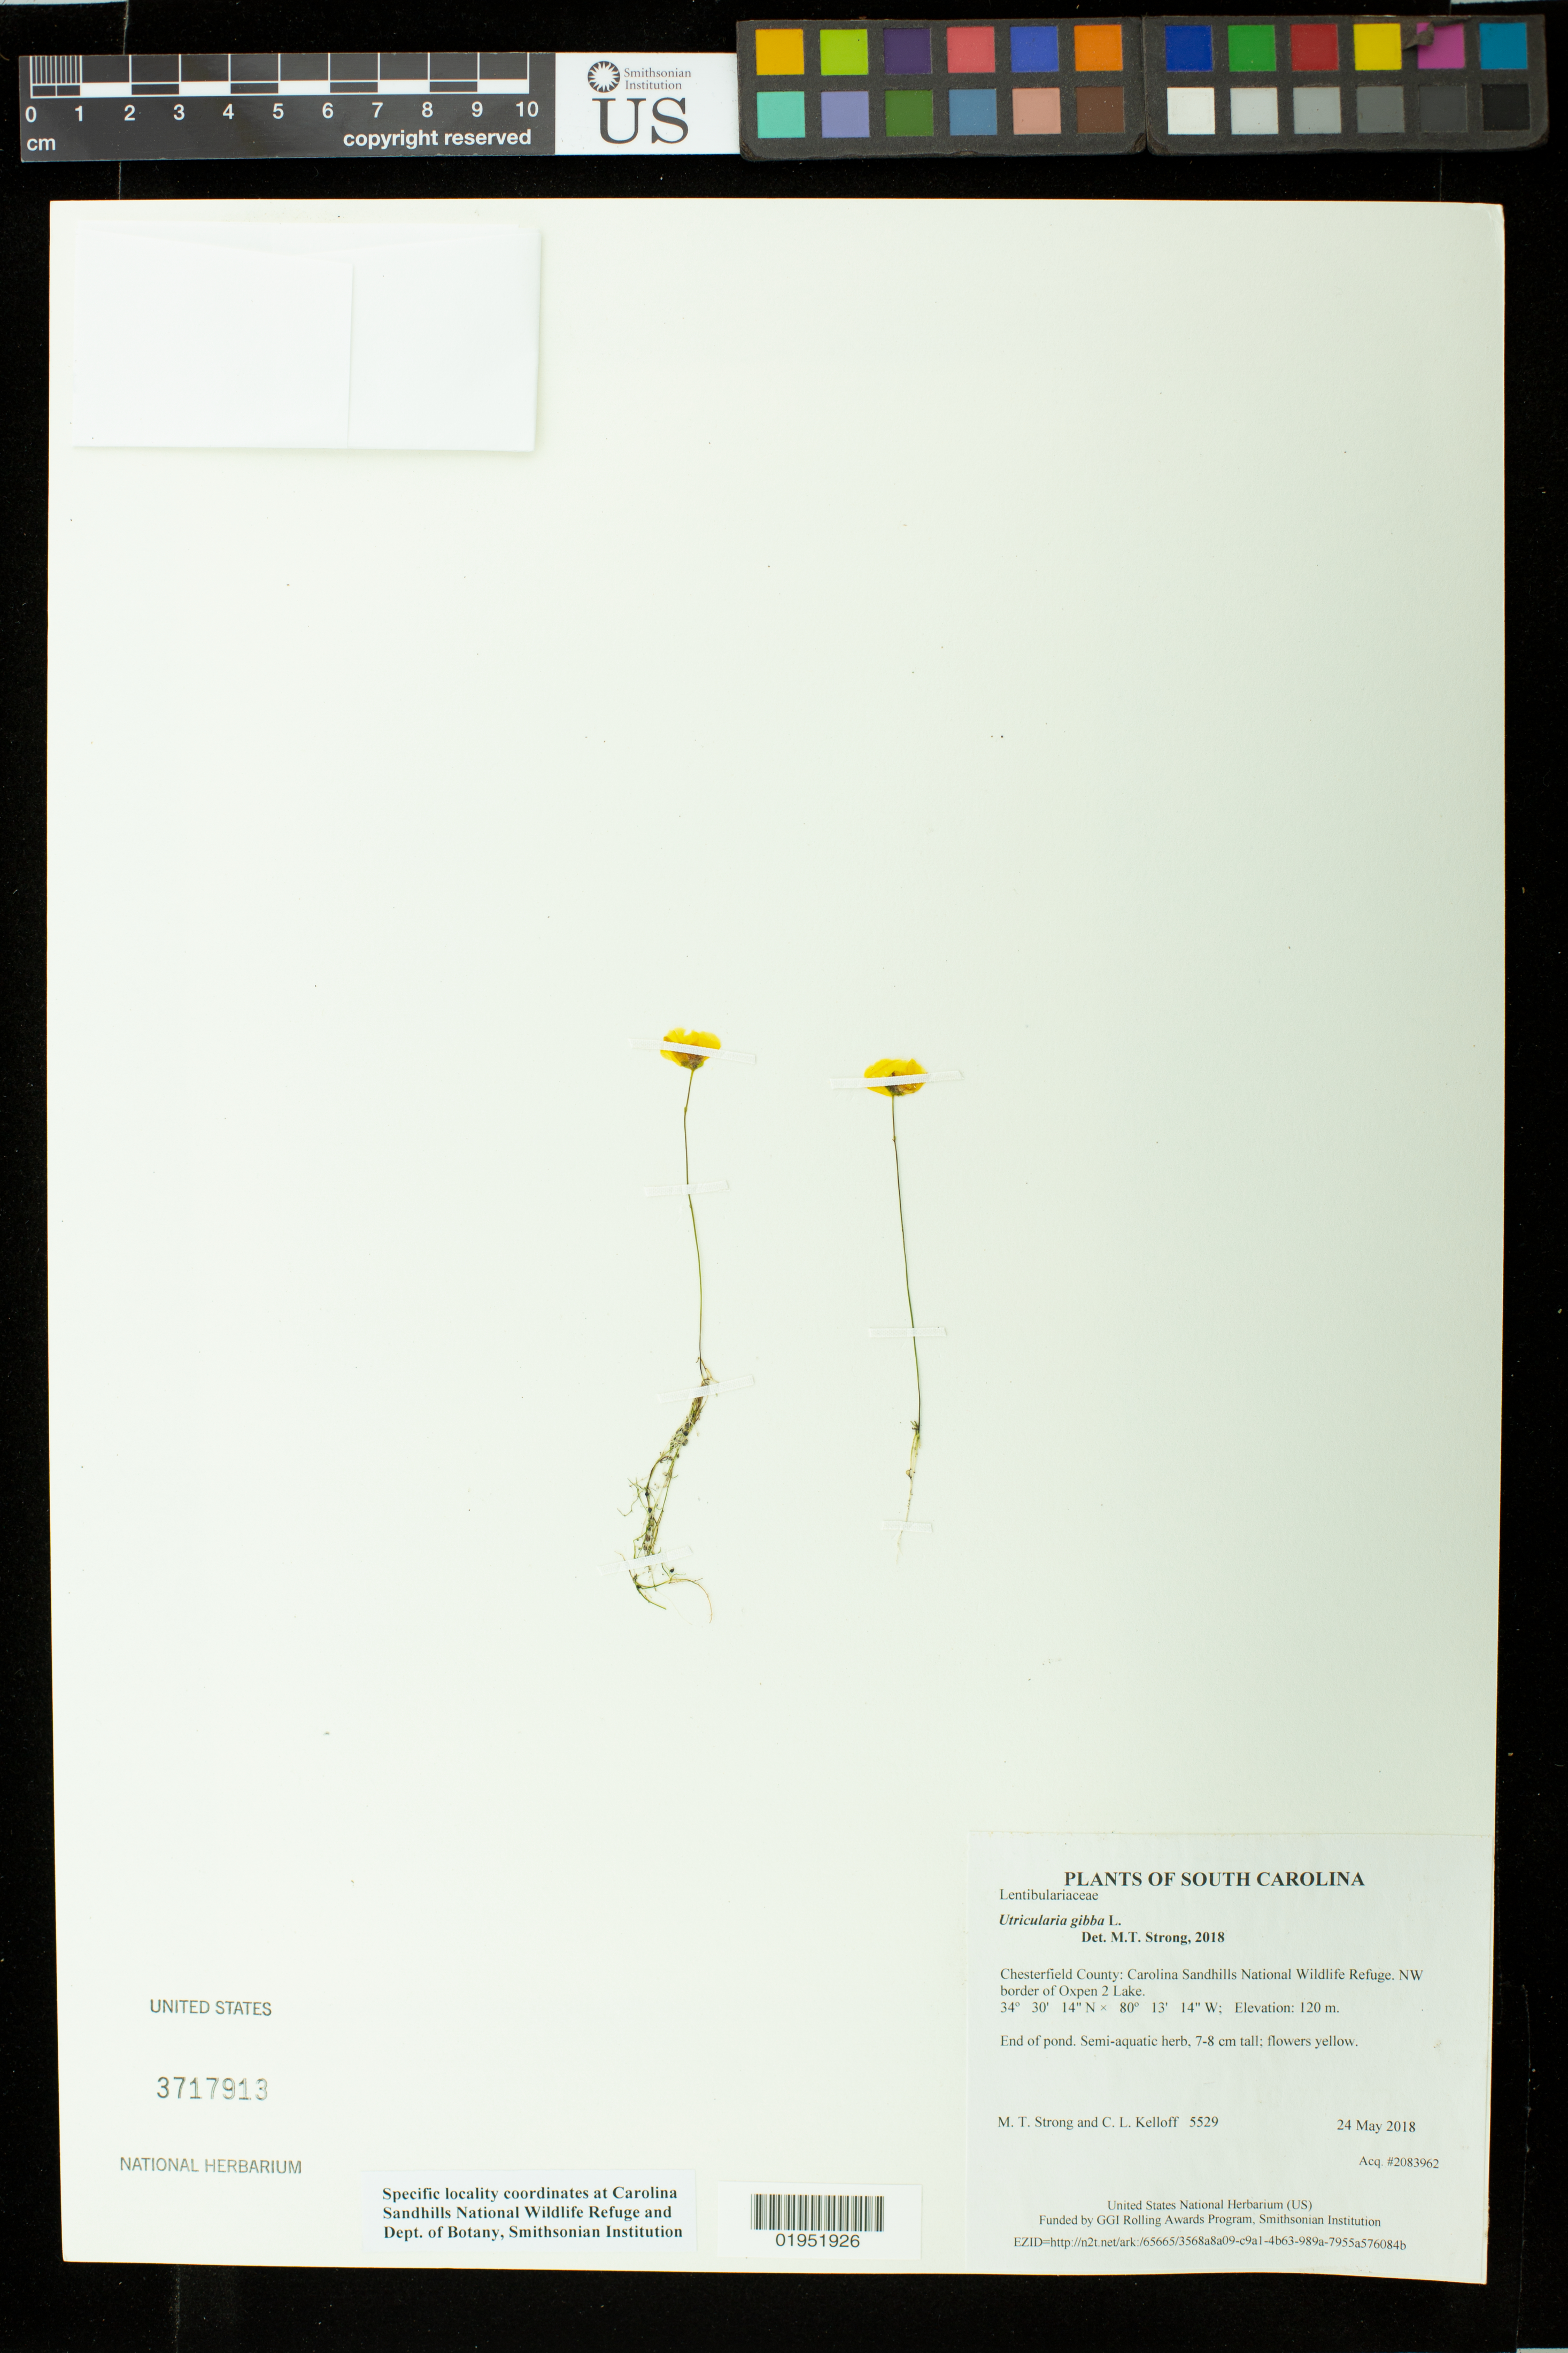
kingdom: Plantae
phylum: Tracheophyta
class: Magnoliopsida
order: Lamiales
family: Lentibulariaceae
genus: Utricularia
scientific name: Utricularia gibba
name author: L.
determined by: Strong, Mark T., (BOT), Smithsonian Institution - National Museum of Natural History (UNITED STATES)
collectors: M. T. Strong & C. L. Kelloff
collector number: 5529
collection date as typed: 24 May 2018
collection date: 2018-05-24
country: United States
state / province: South Carolina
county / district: Chesterfield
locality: Carolina Sandhills National Wildlife Refuge. NW border of Oxpen 2 Lake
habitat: End of pond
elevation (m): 120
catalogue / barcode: US 3717913